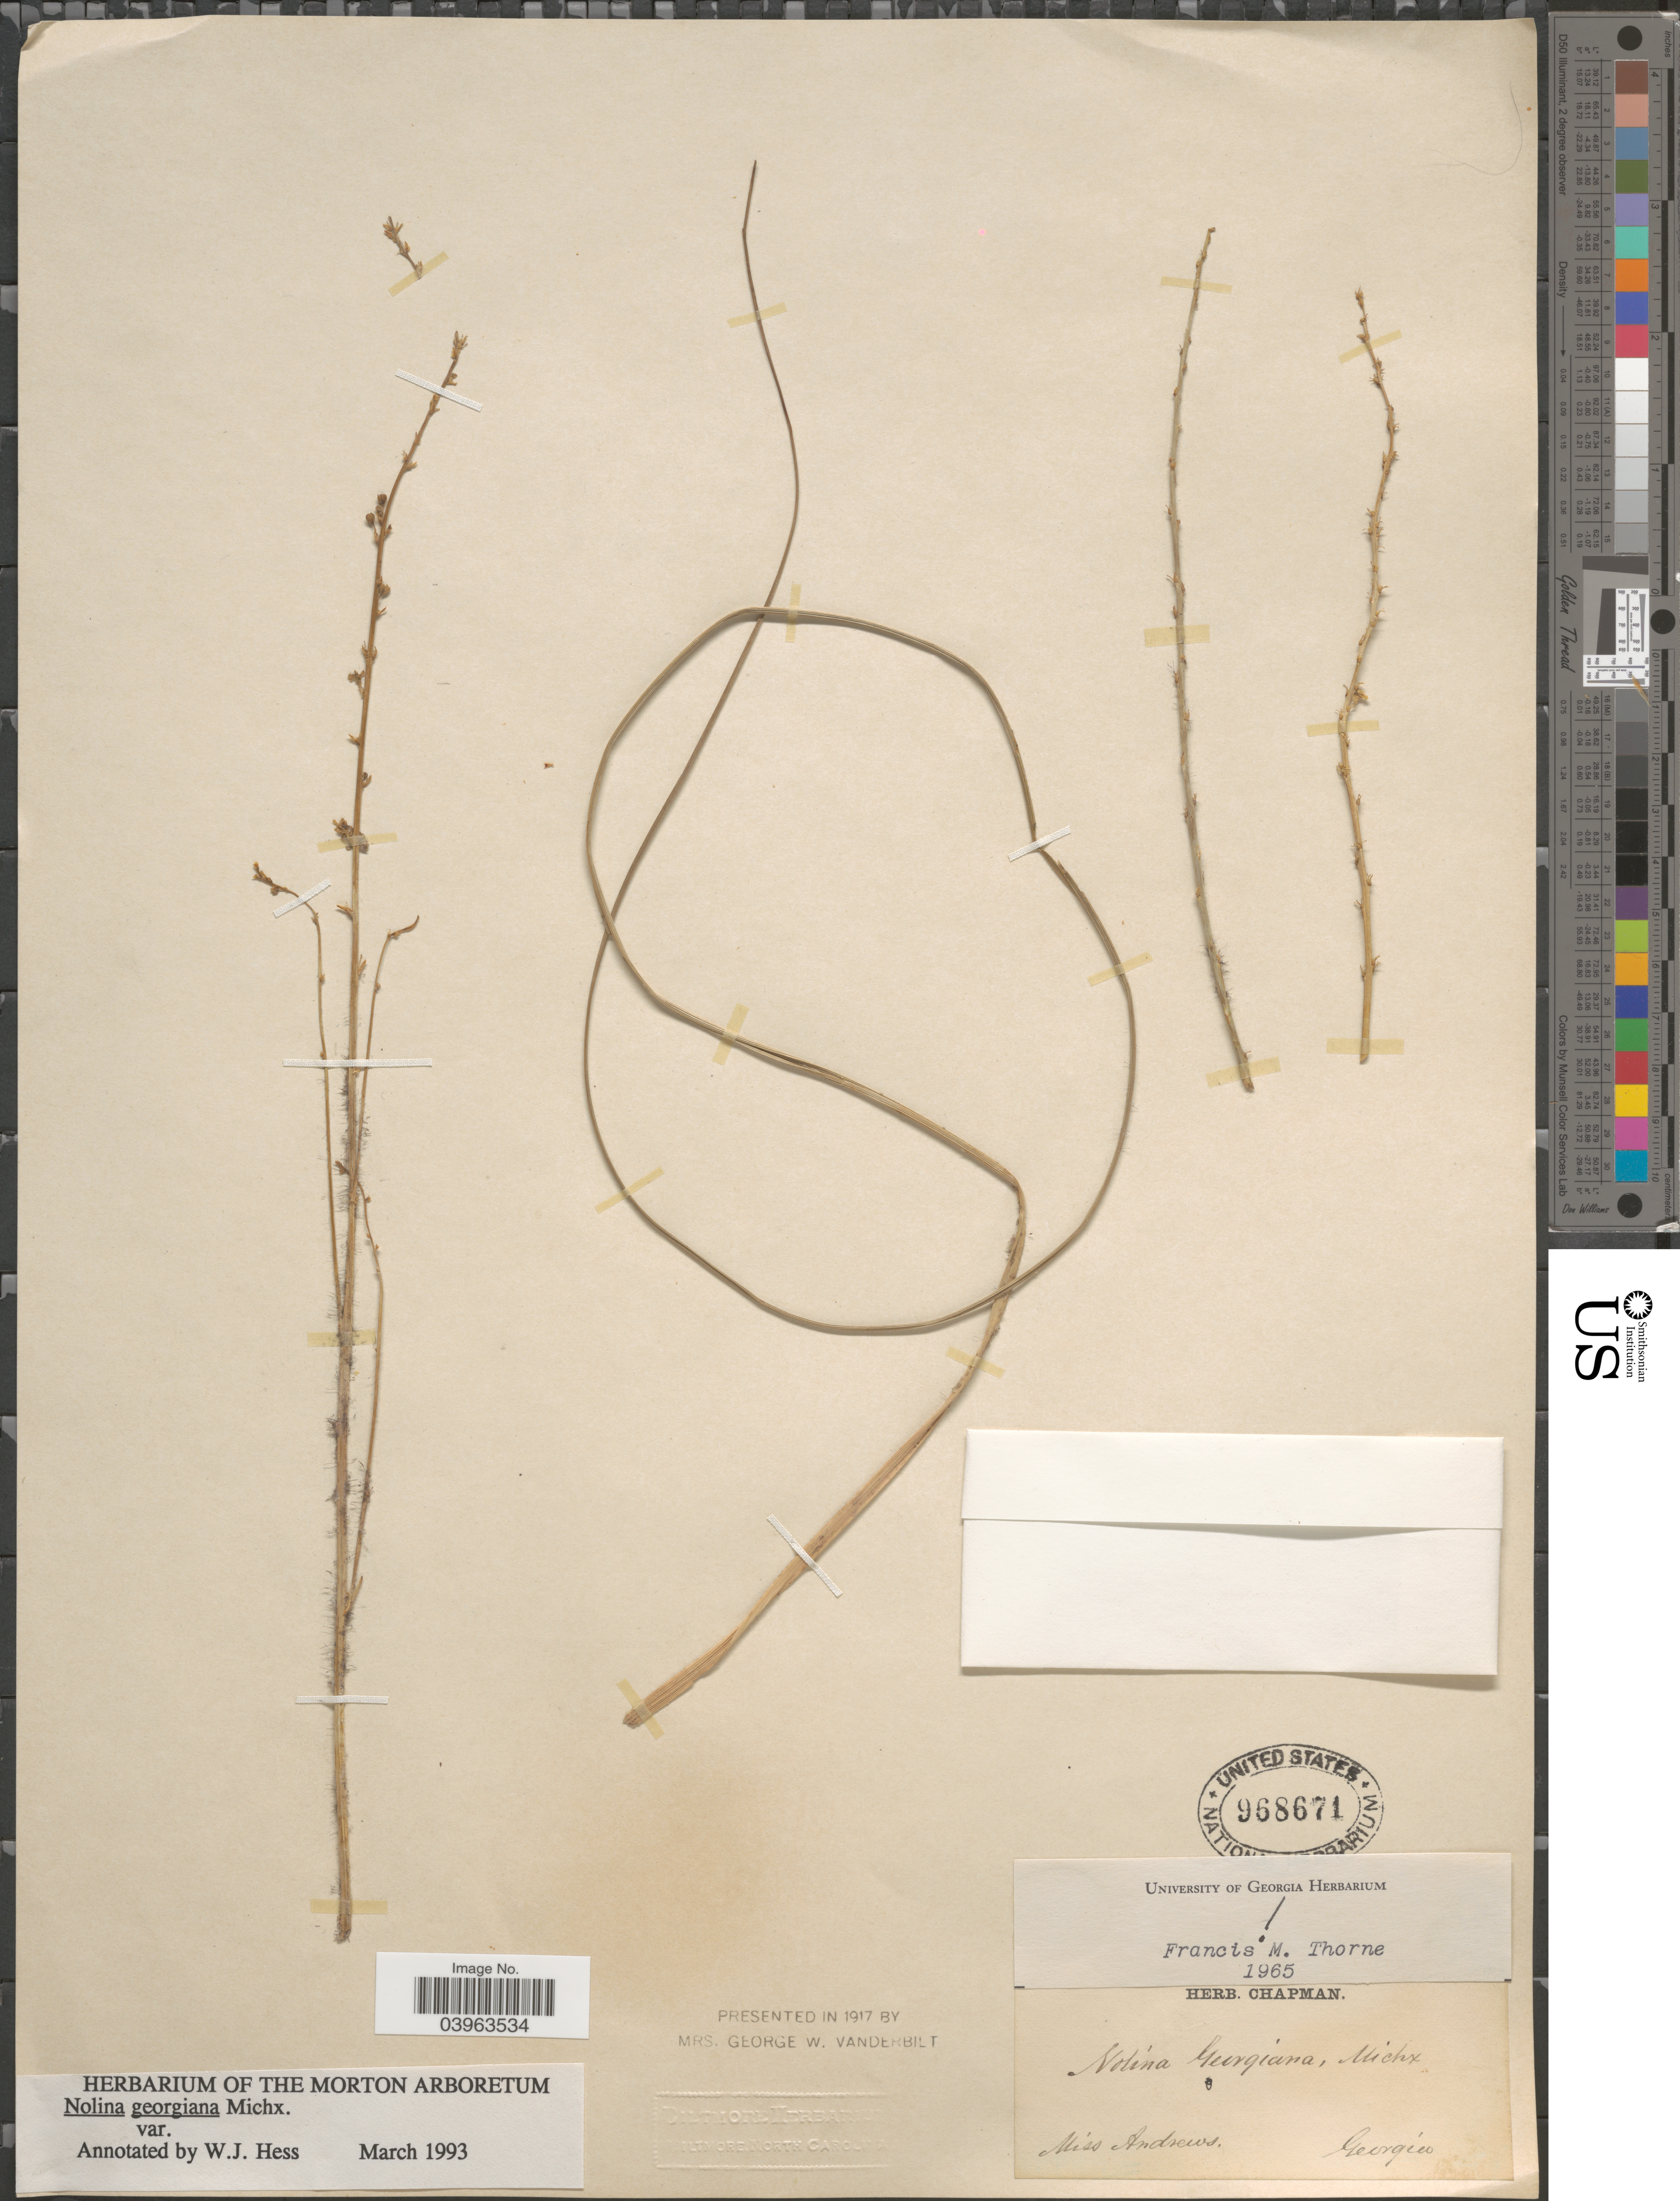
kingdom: Plantae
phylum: Tracheophyta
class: Liliopsida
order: Asparagales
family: Asparagaceae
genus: Nolina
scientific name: Nolina georgiana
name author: Michx.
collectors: Andrews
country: United States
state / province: Georgia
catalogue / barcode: US 968671